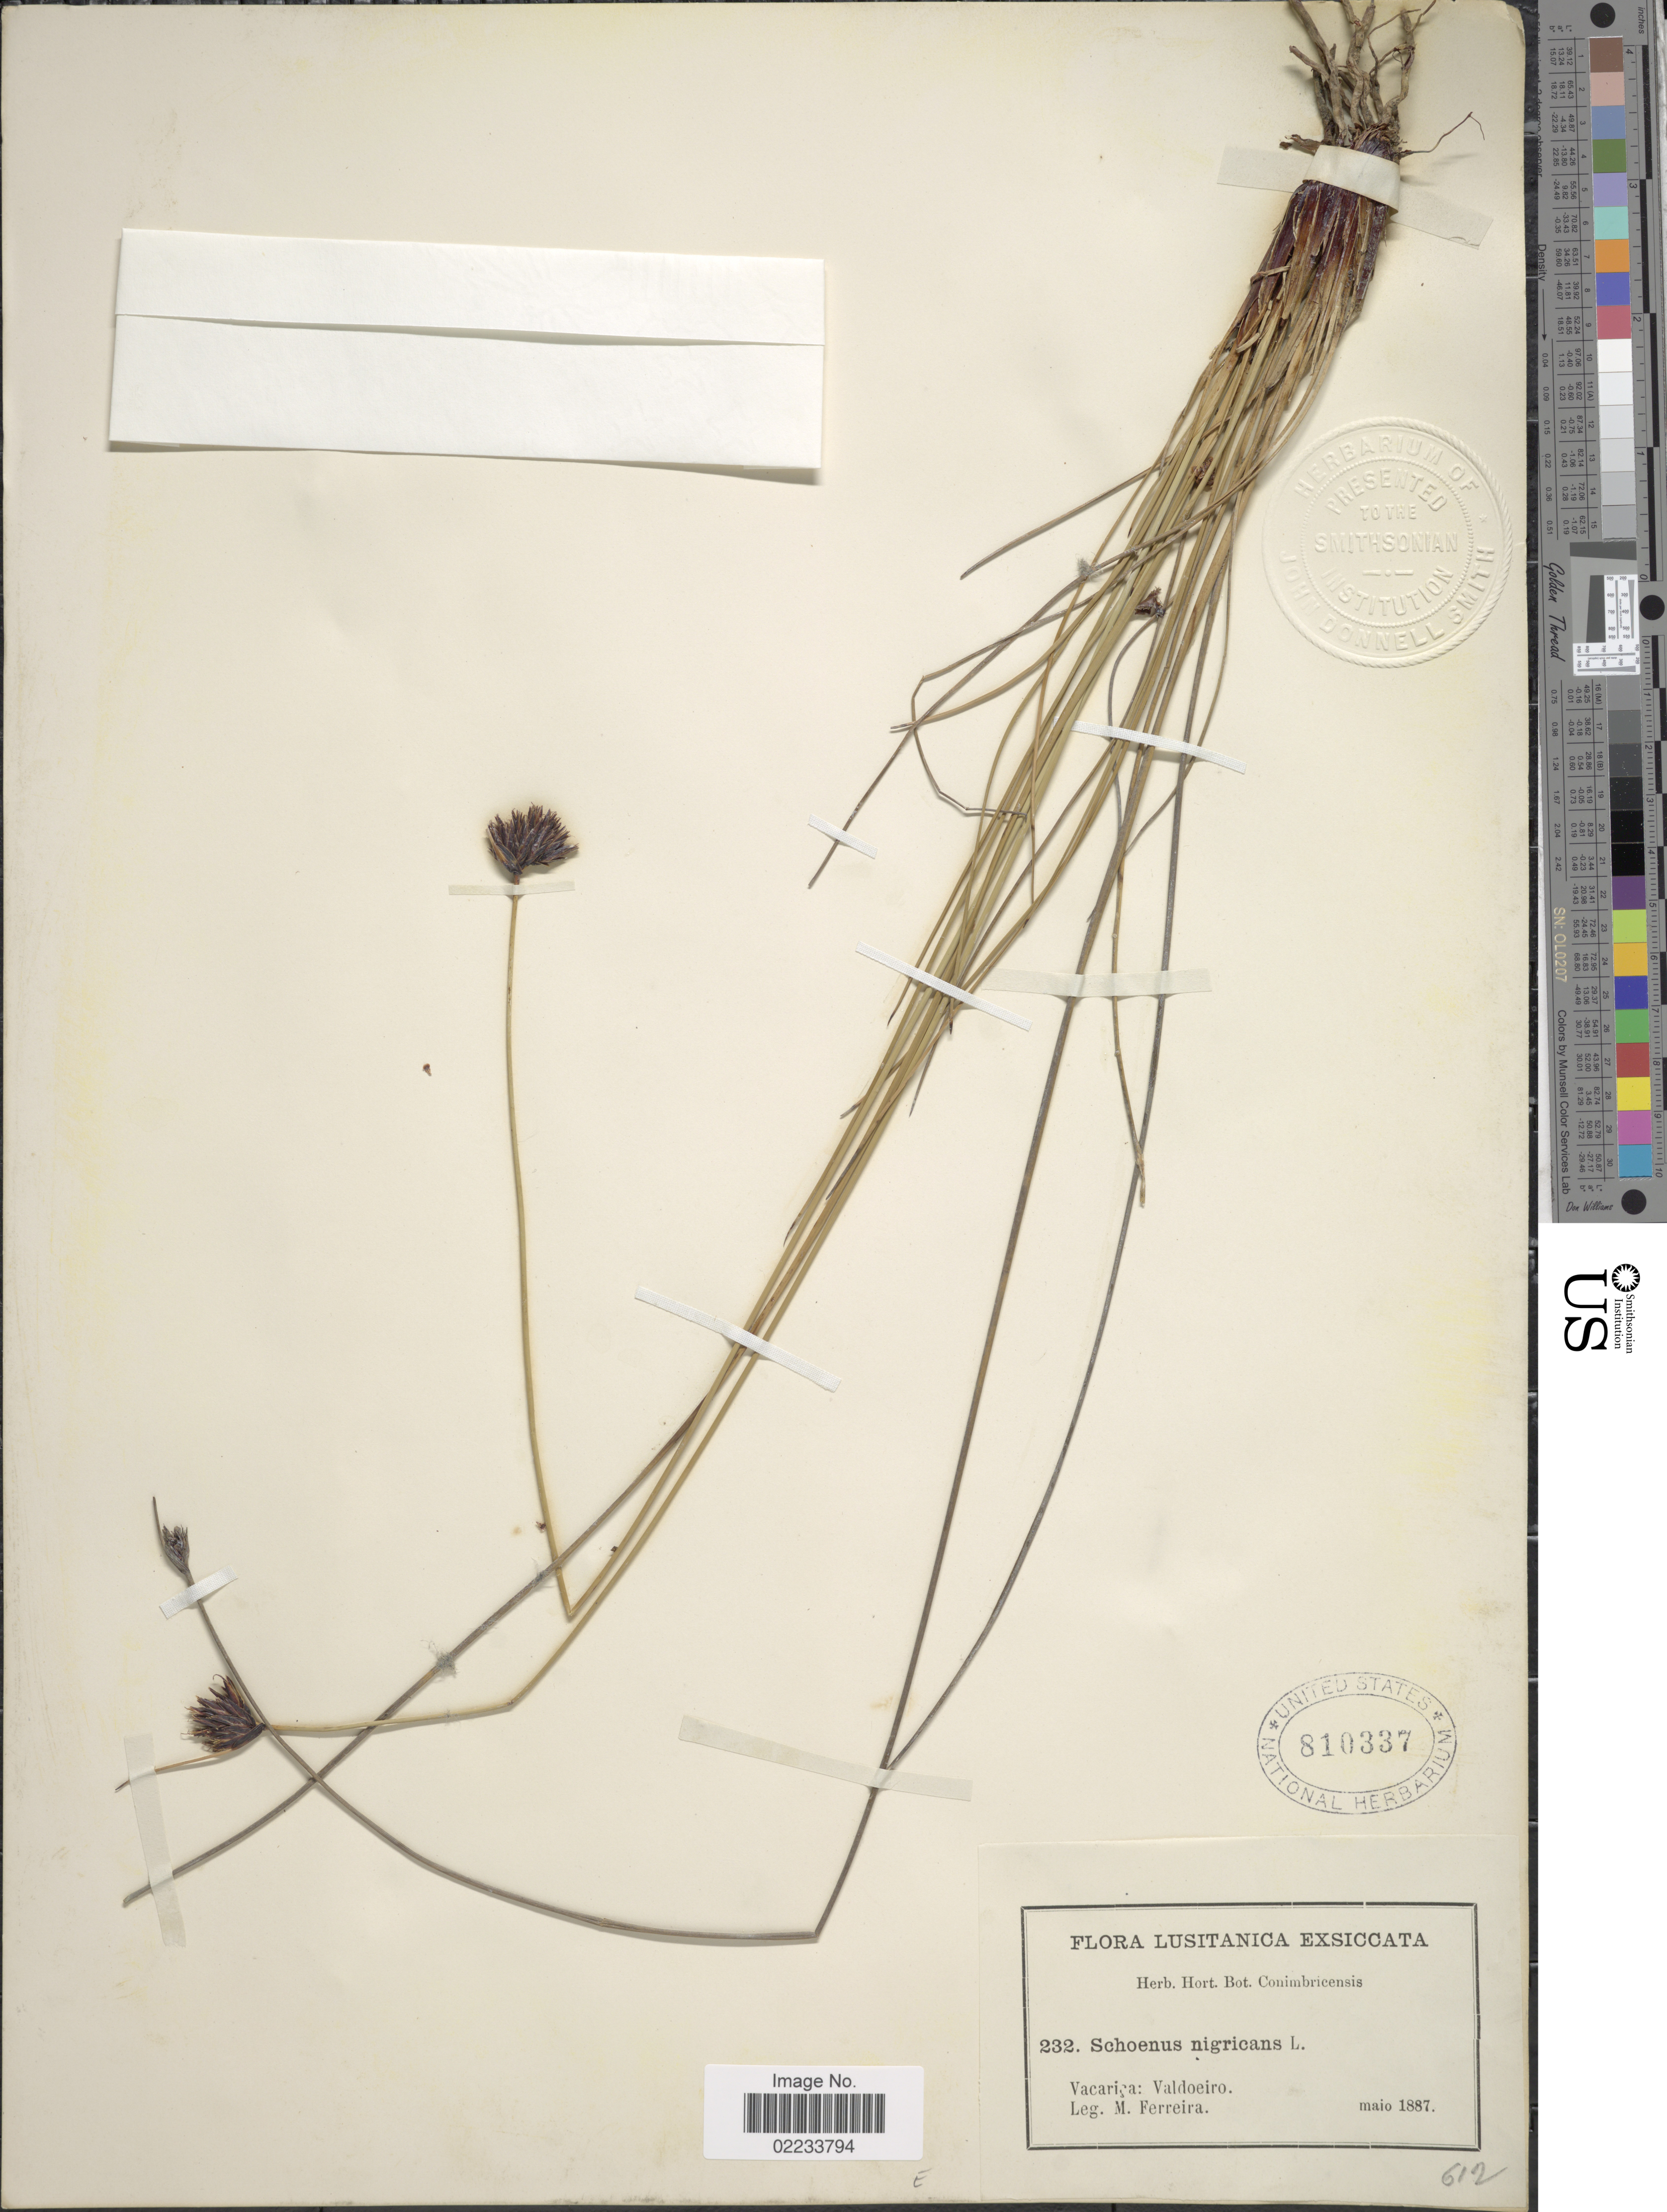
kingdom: Plantae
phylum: Tracheophyta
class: Liliopsida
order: Poales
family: Cyperaceae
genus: Schoenus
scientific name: Schoenus nigricans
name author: L.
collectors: M. Ferreira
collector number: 232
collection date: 1887-05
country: Portugal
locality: Lusitanica, Vacariça: Valdoeiro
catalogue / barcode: US 810337